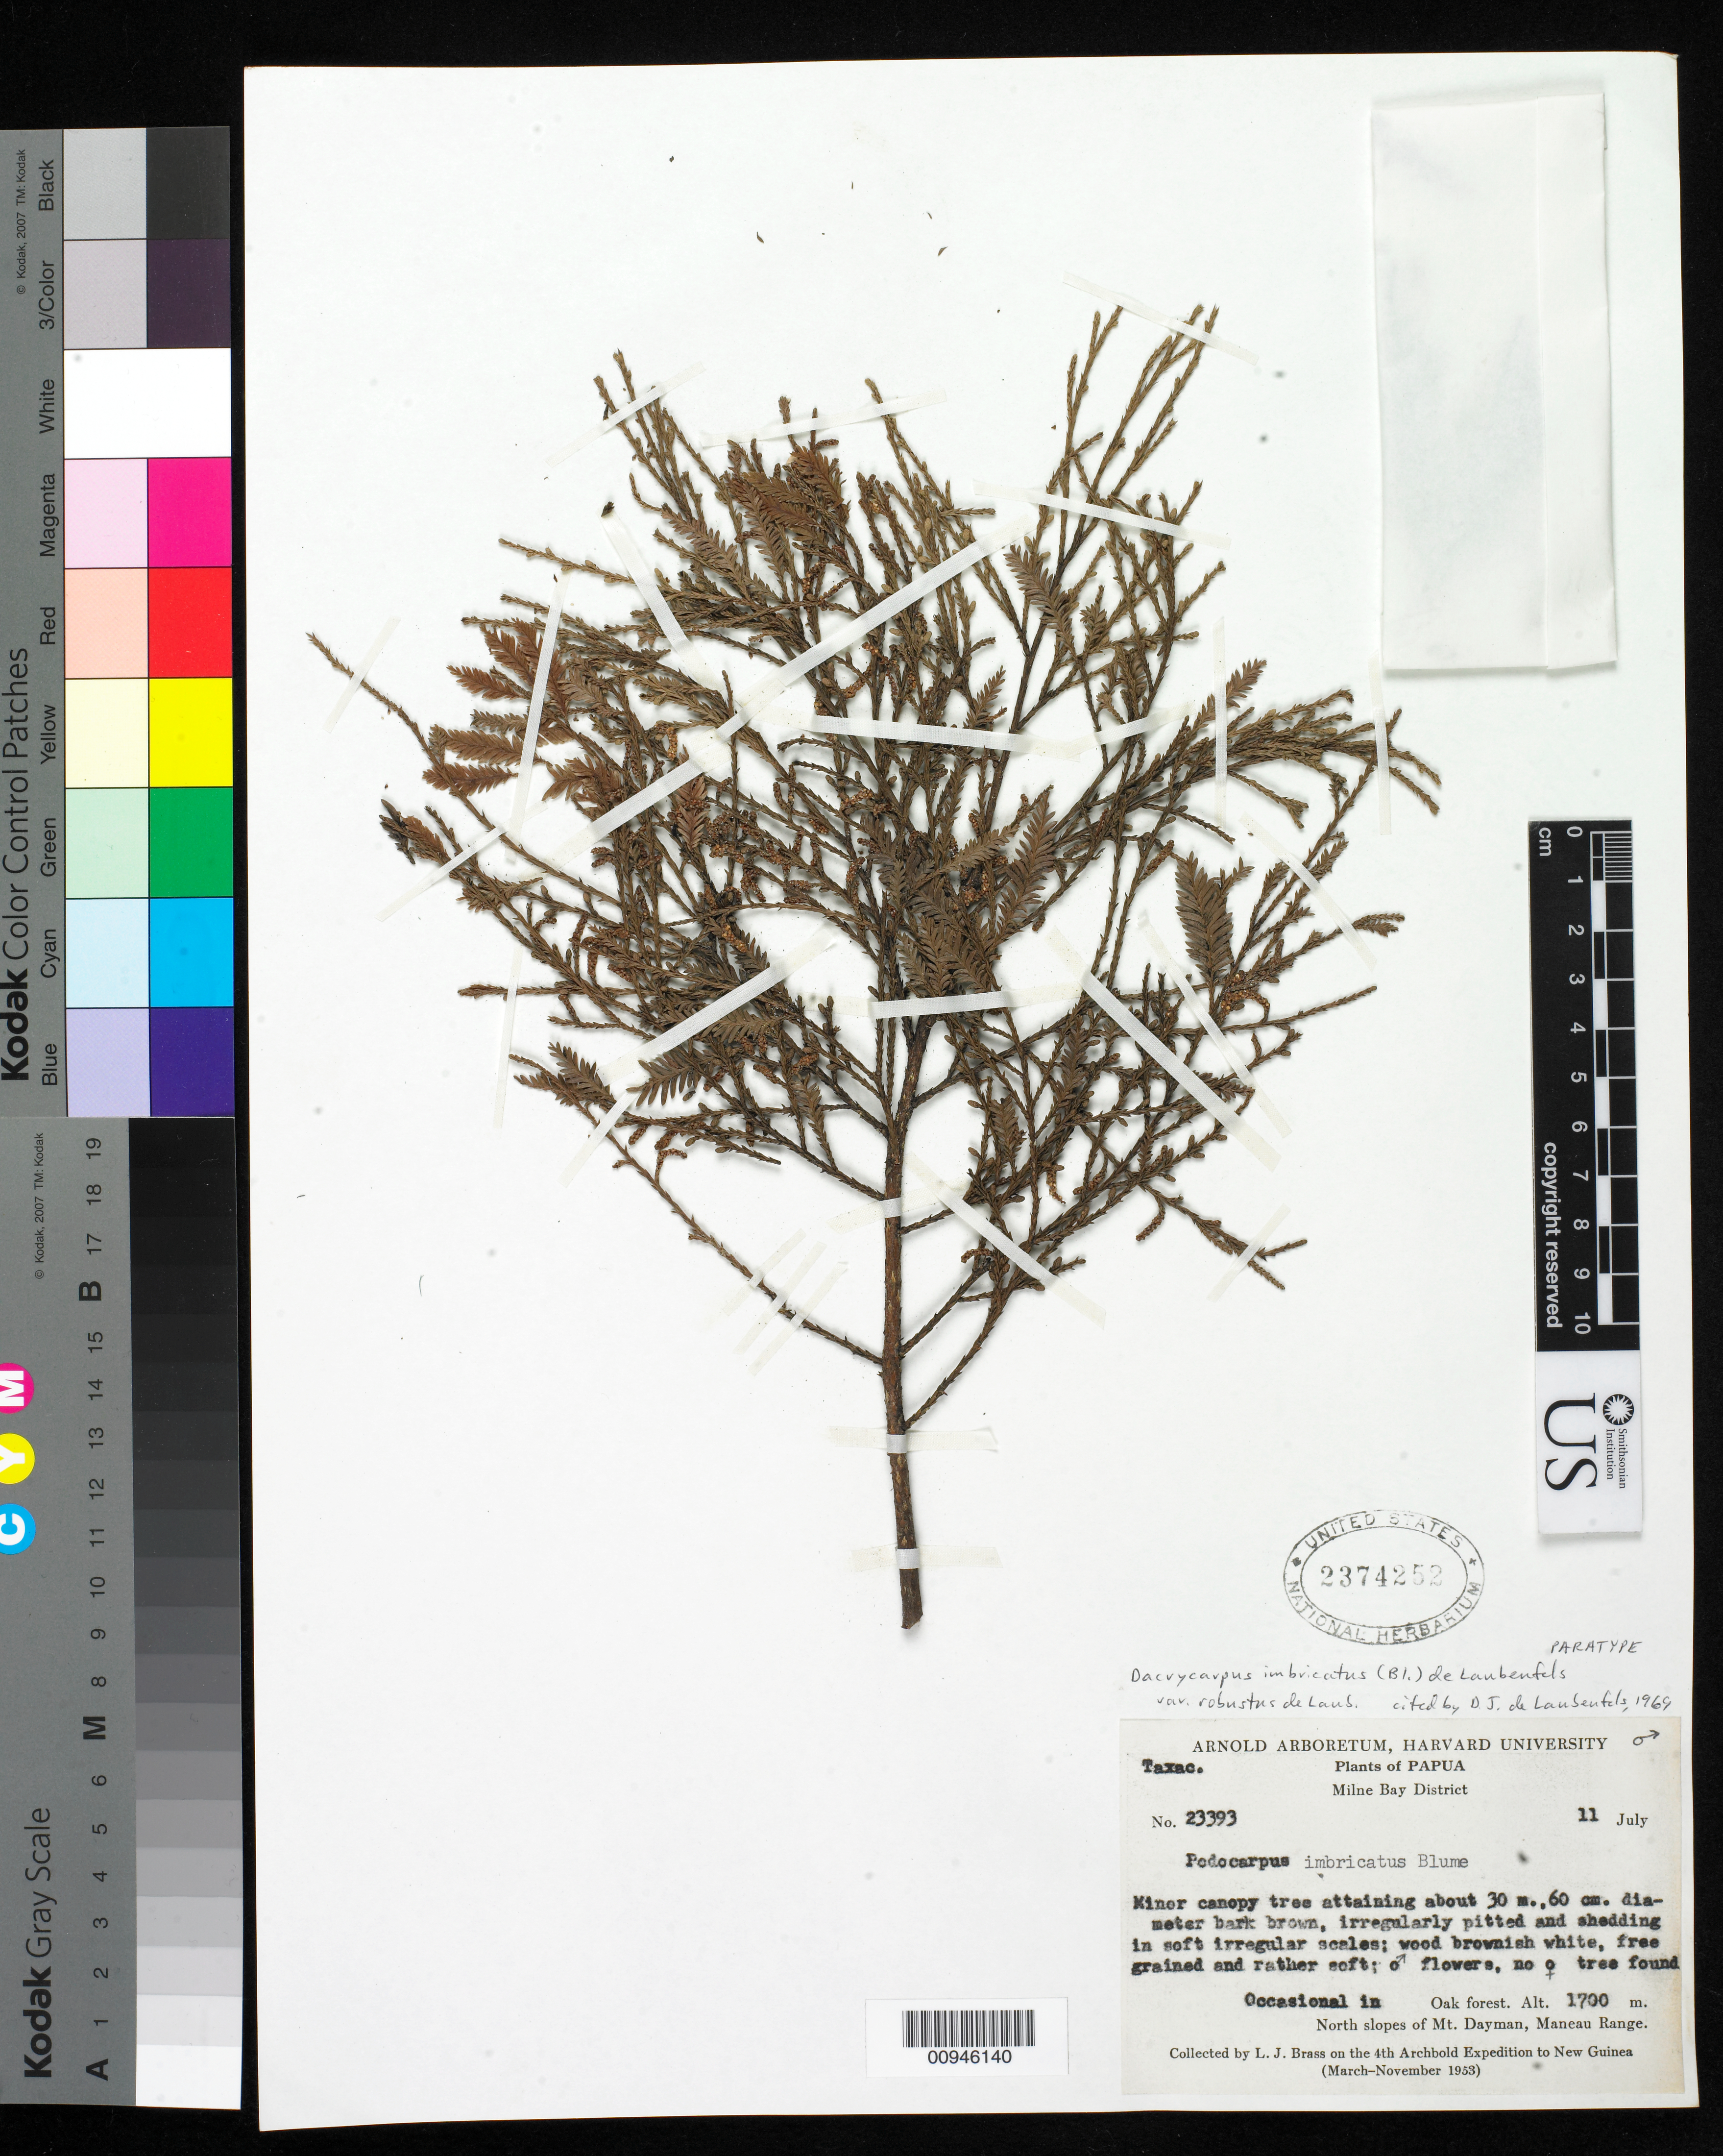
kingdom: Plantae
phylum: Tracheophyta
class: Pinopsida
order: Pinales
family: Podocarpaceae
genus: Dacrycarpus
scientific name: Dacrycarpus imbricatus var. robustus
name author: de Laub.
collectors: L. J. Brass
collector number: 23393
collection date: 1953-07-11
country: Papua New Guinea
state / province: Milne Bay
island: New Guinea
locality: N slopes of Mt. Dayman, Maneau Range.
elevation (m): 1700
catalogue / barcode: US 2374252